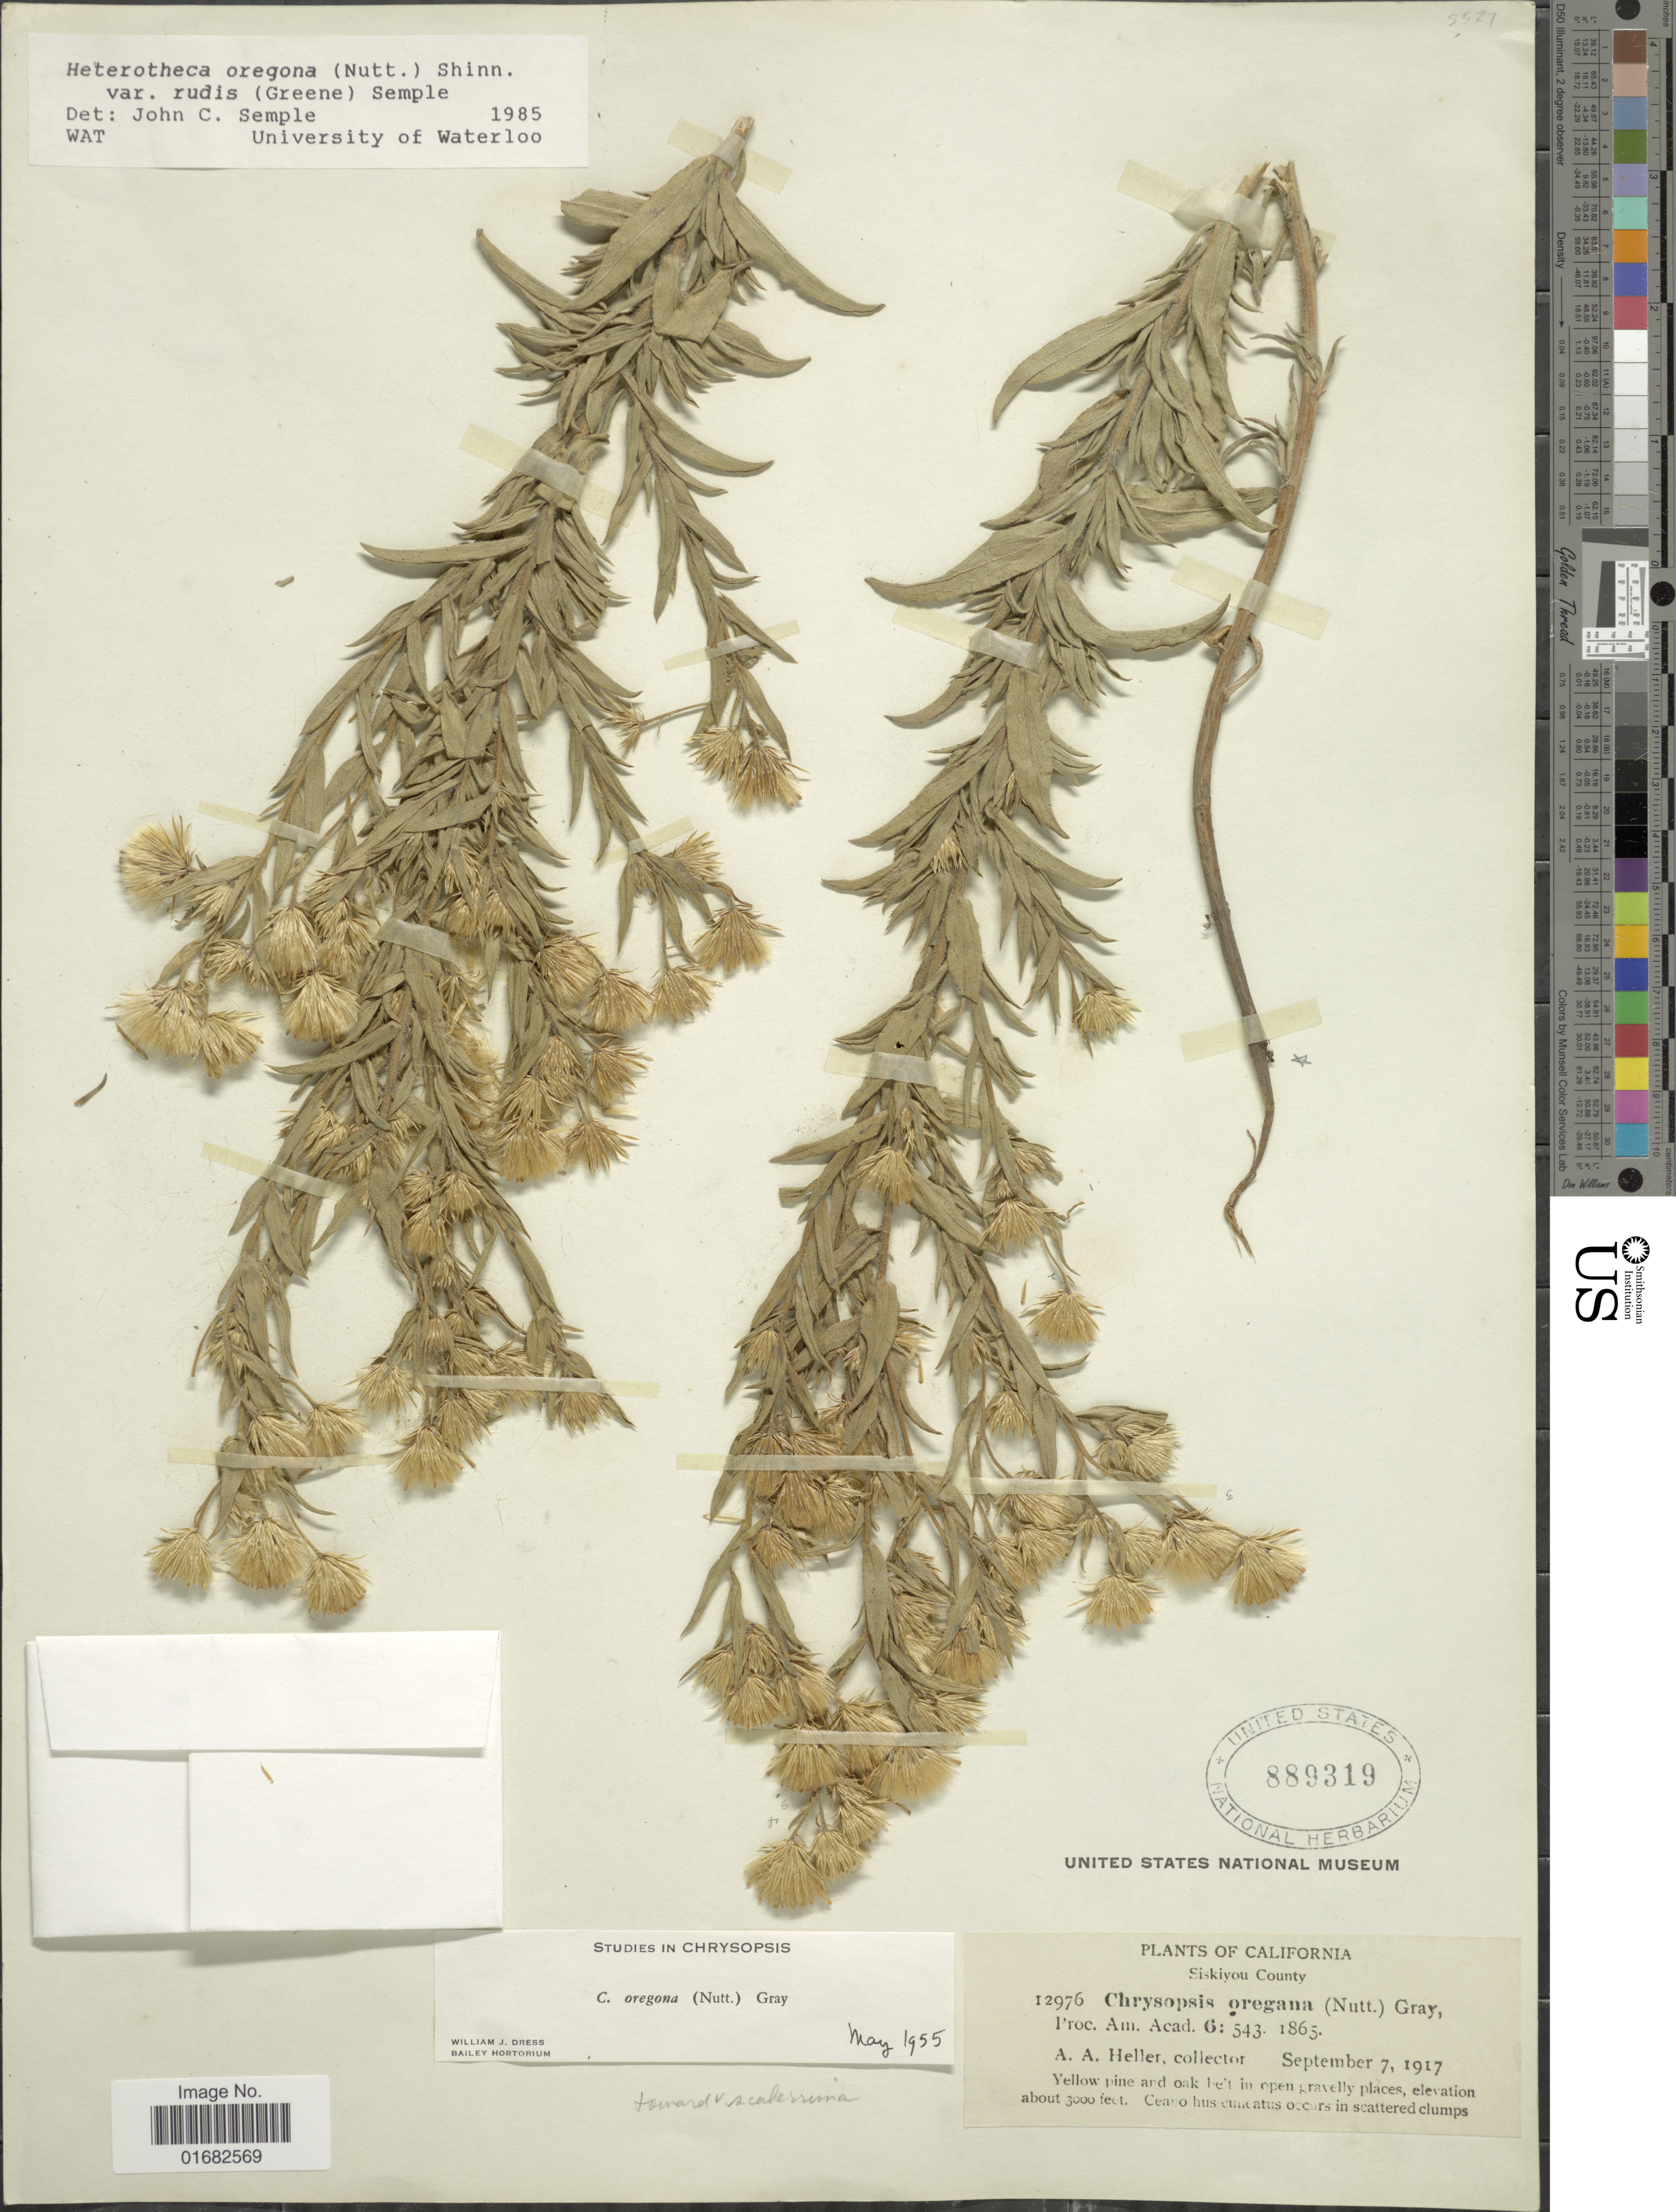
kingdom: Plantae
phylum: Tracheophyta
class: Magnoliopsida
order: Asterales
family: Asteraceae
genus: Heterotheca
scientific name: Heterotheca oregona var. rudis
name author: (Greene) Semple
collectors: A. A. Heller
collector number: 12976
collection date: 1917-09-07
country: United States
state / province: California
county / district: Siskiyou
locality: Siskiyou County.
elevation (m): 914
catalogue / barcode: US 889319